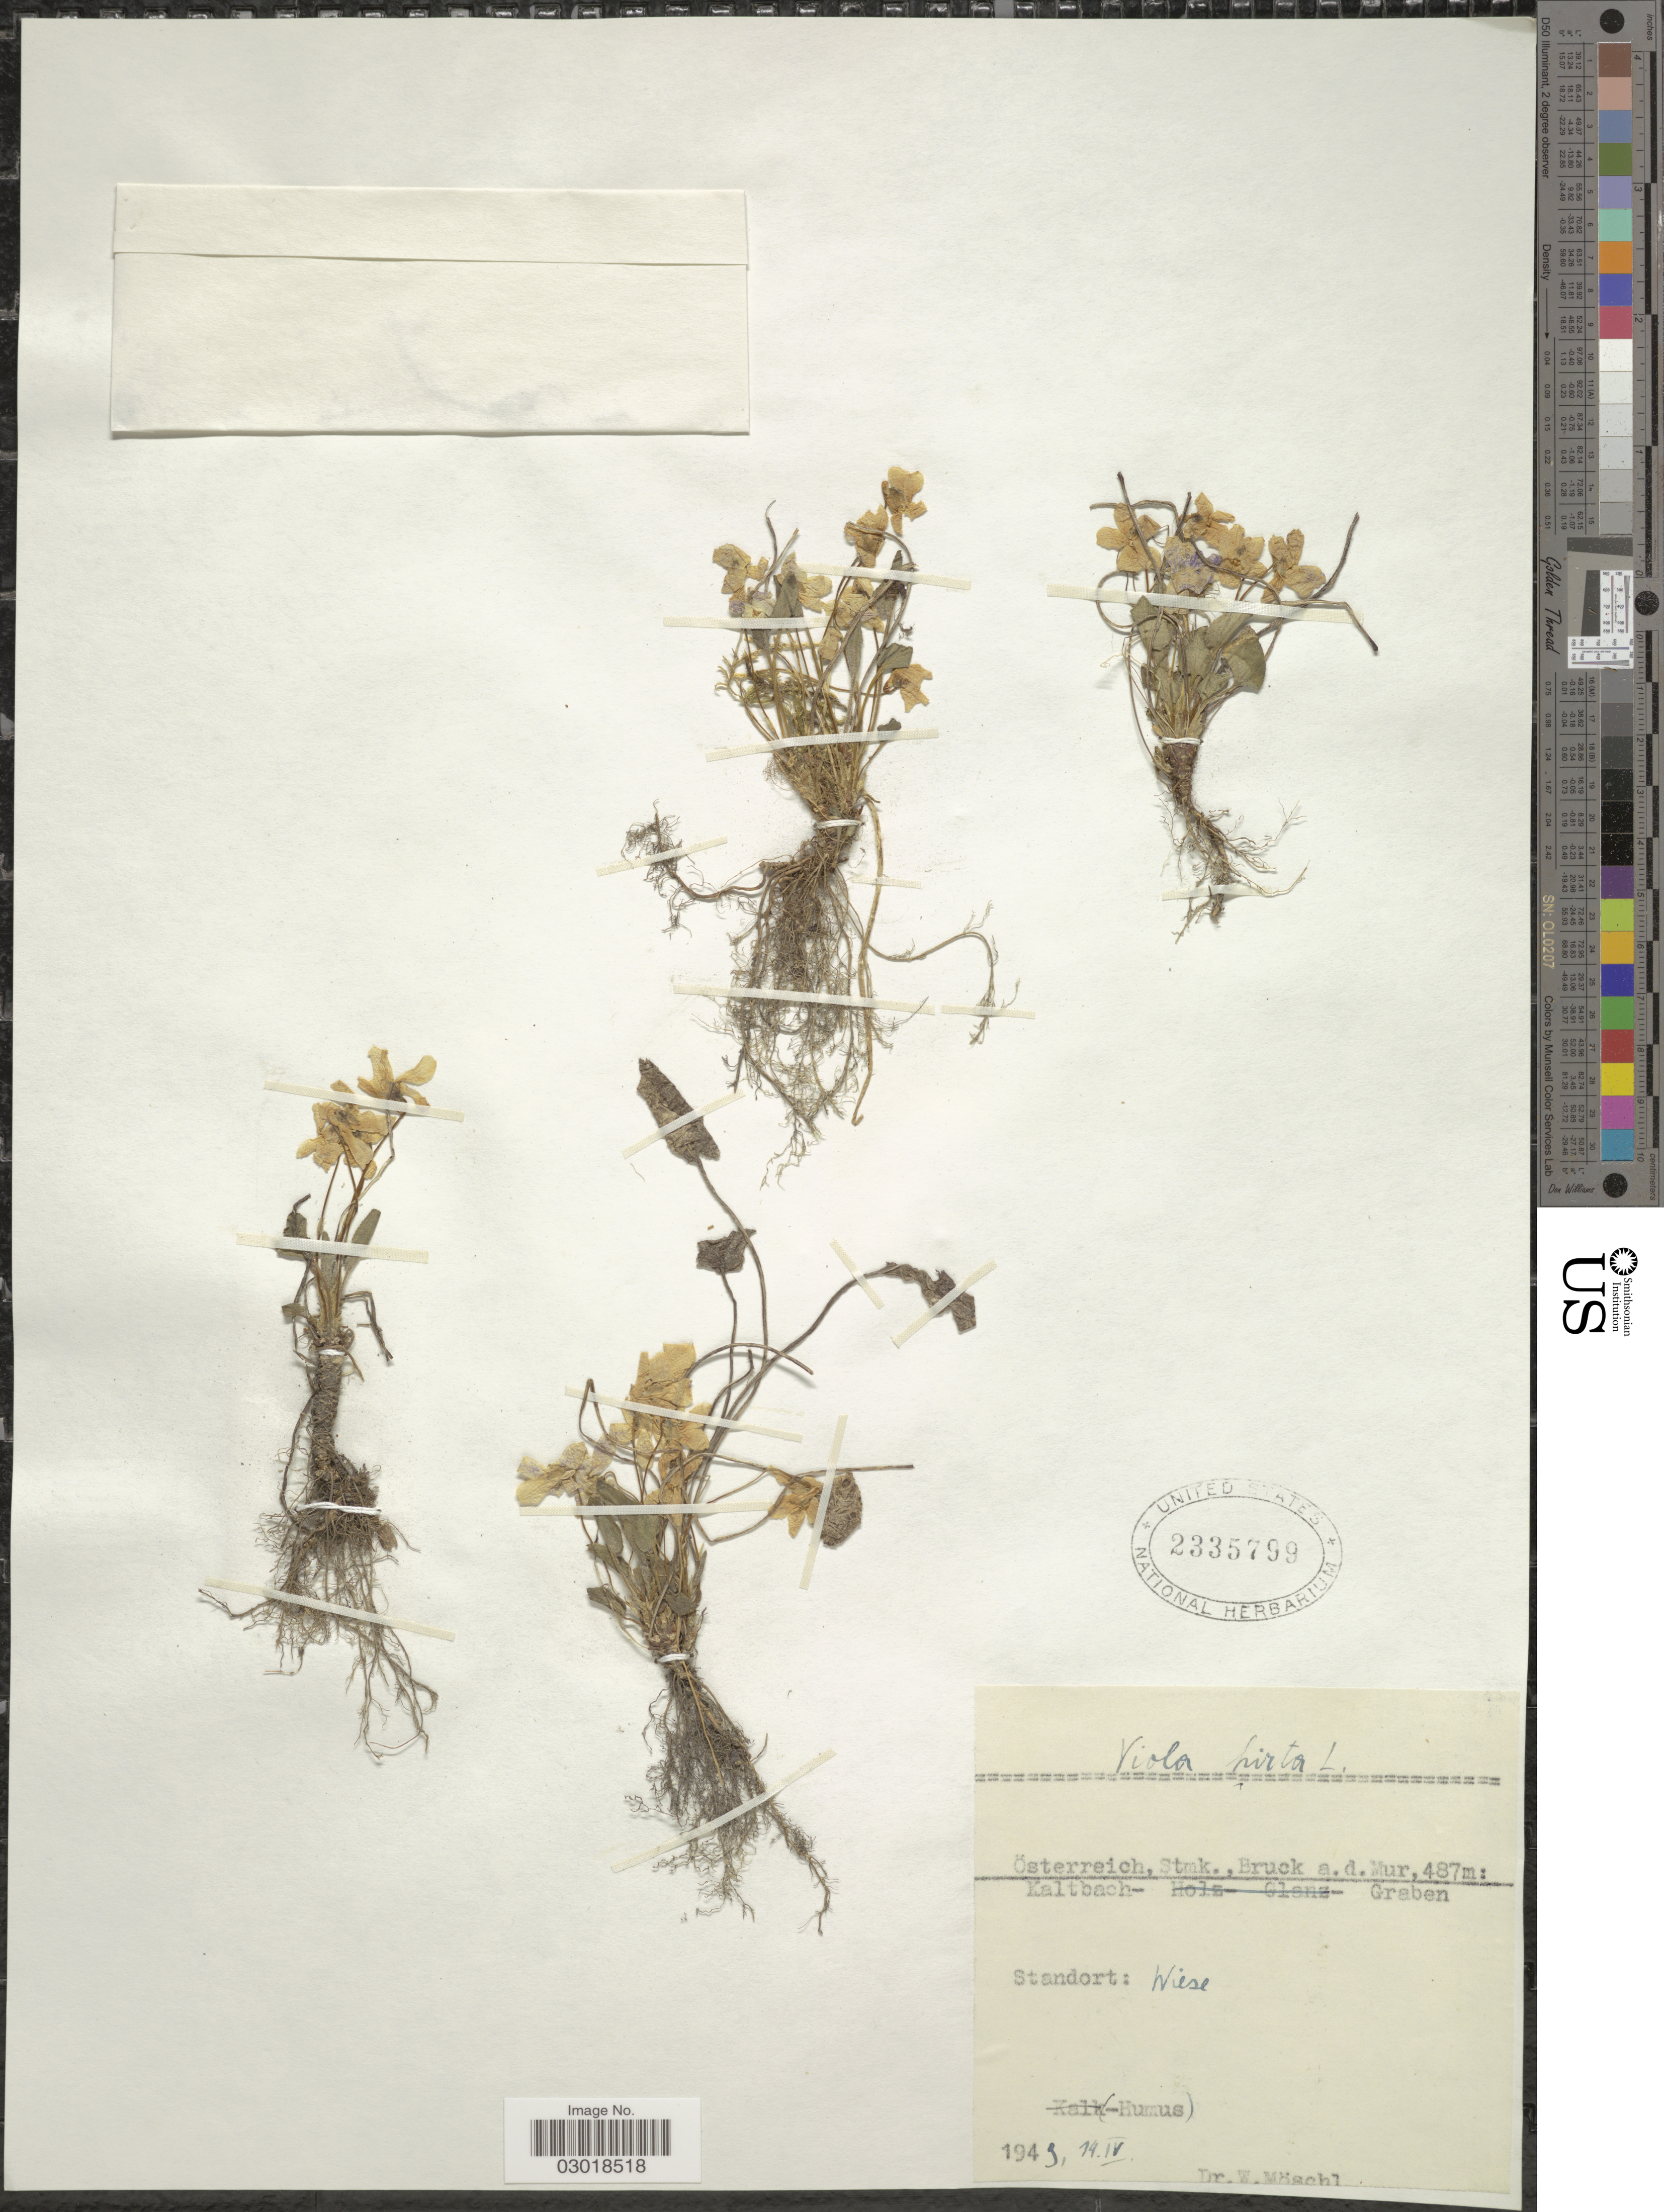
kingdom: Plantae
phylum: Tracheophyta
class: Magnoliopsida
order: Malpighiales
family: Violaceae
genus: Viola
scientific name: Viola hirta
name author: L.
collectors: W. Moschl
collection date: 1949-04-14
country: Austria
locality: Österreich, Stmk., Bruck a.d. Mur. Kaltbach - Graben.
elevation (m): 487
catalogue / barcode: US 2335799